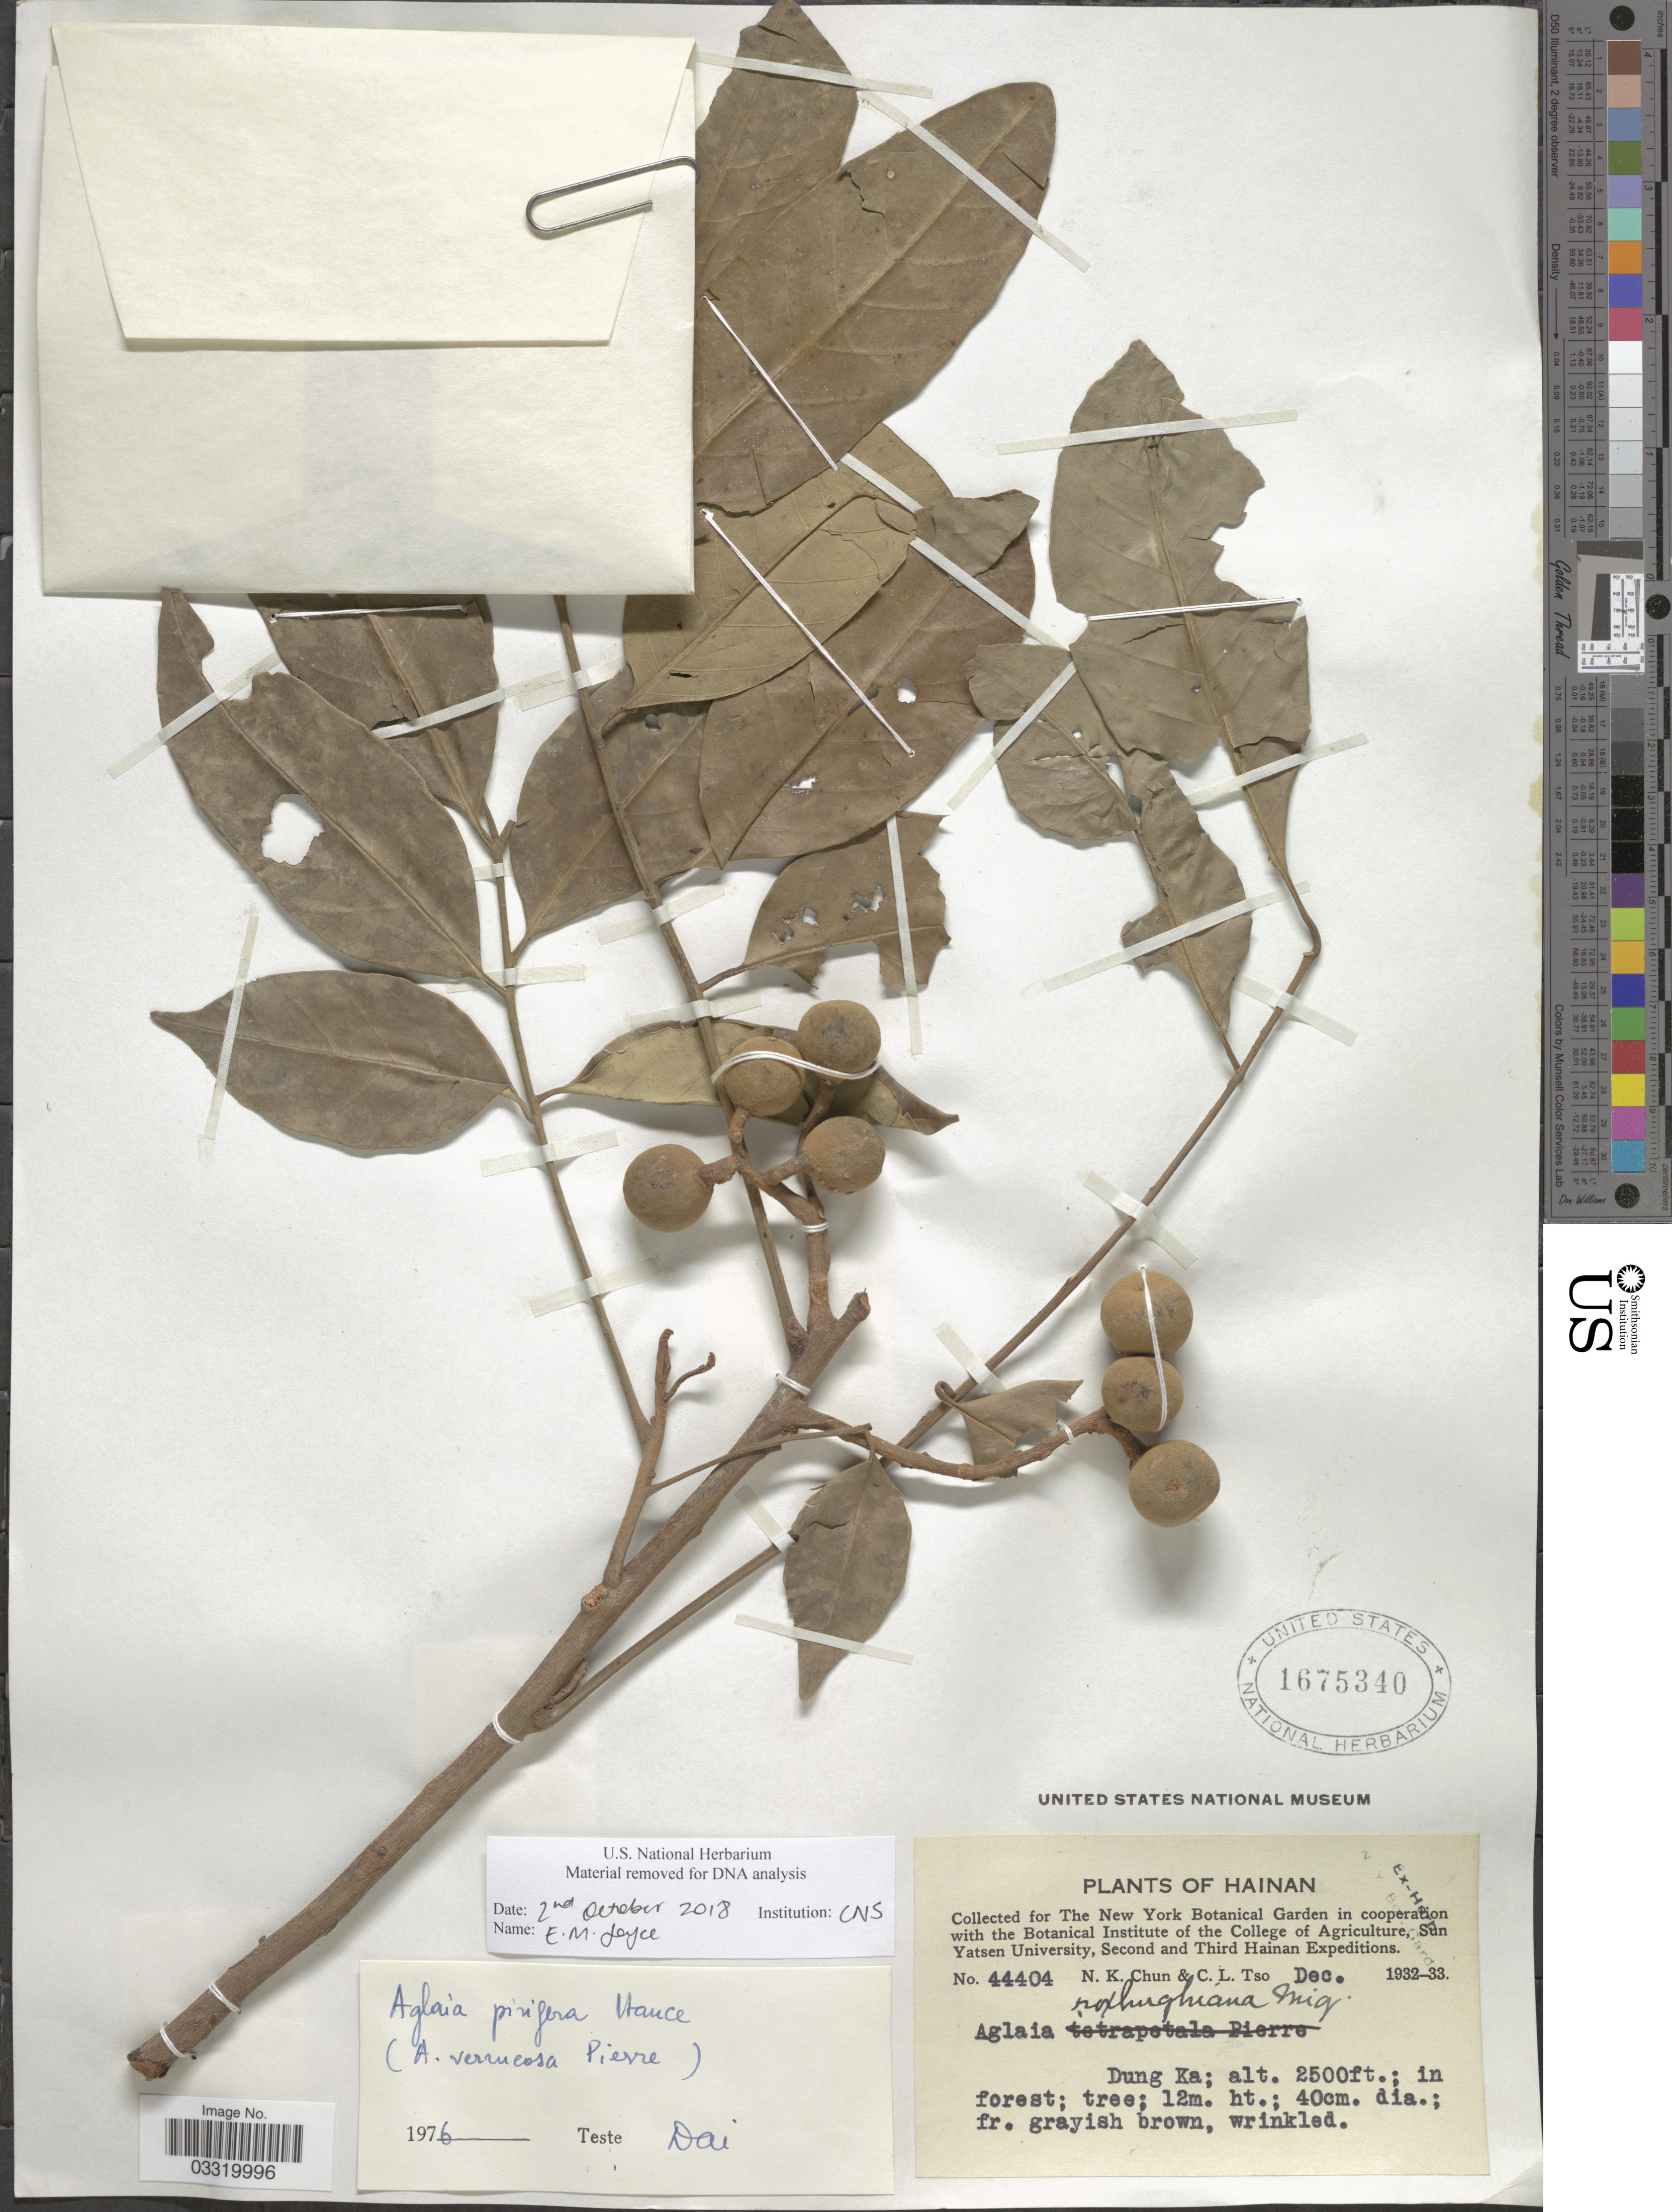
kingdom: Plantae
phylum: Tracheophyta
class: Magnoliopsida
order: Sapindales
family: Meliaceae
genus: Aglaia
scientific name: Aglaia edulis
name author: (Roxb.) Wall.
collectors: N. K. Chun & C. Tso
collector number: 44404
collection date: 1932-12/1933-12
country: China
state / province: Hainan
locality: Dung Ka.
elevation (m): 762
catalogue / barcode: US 1675340